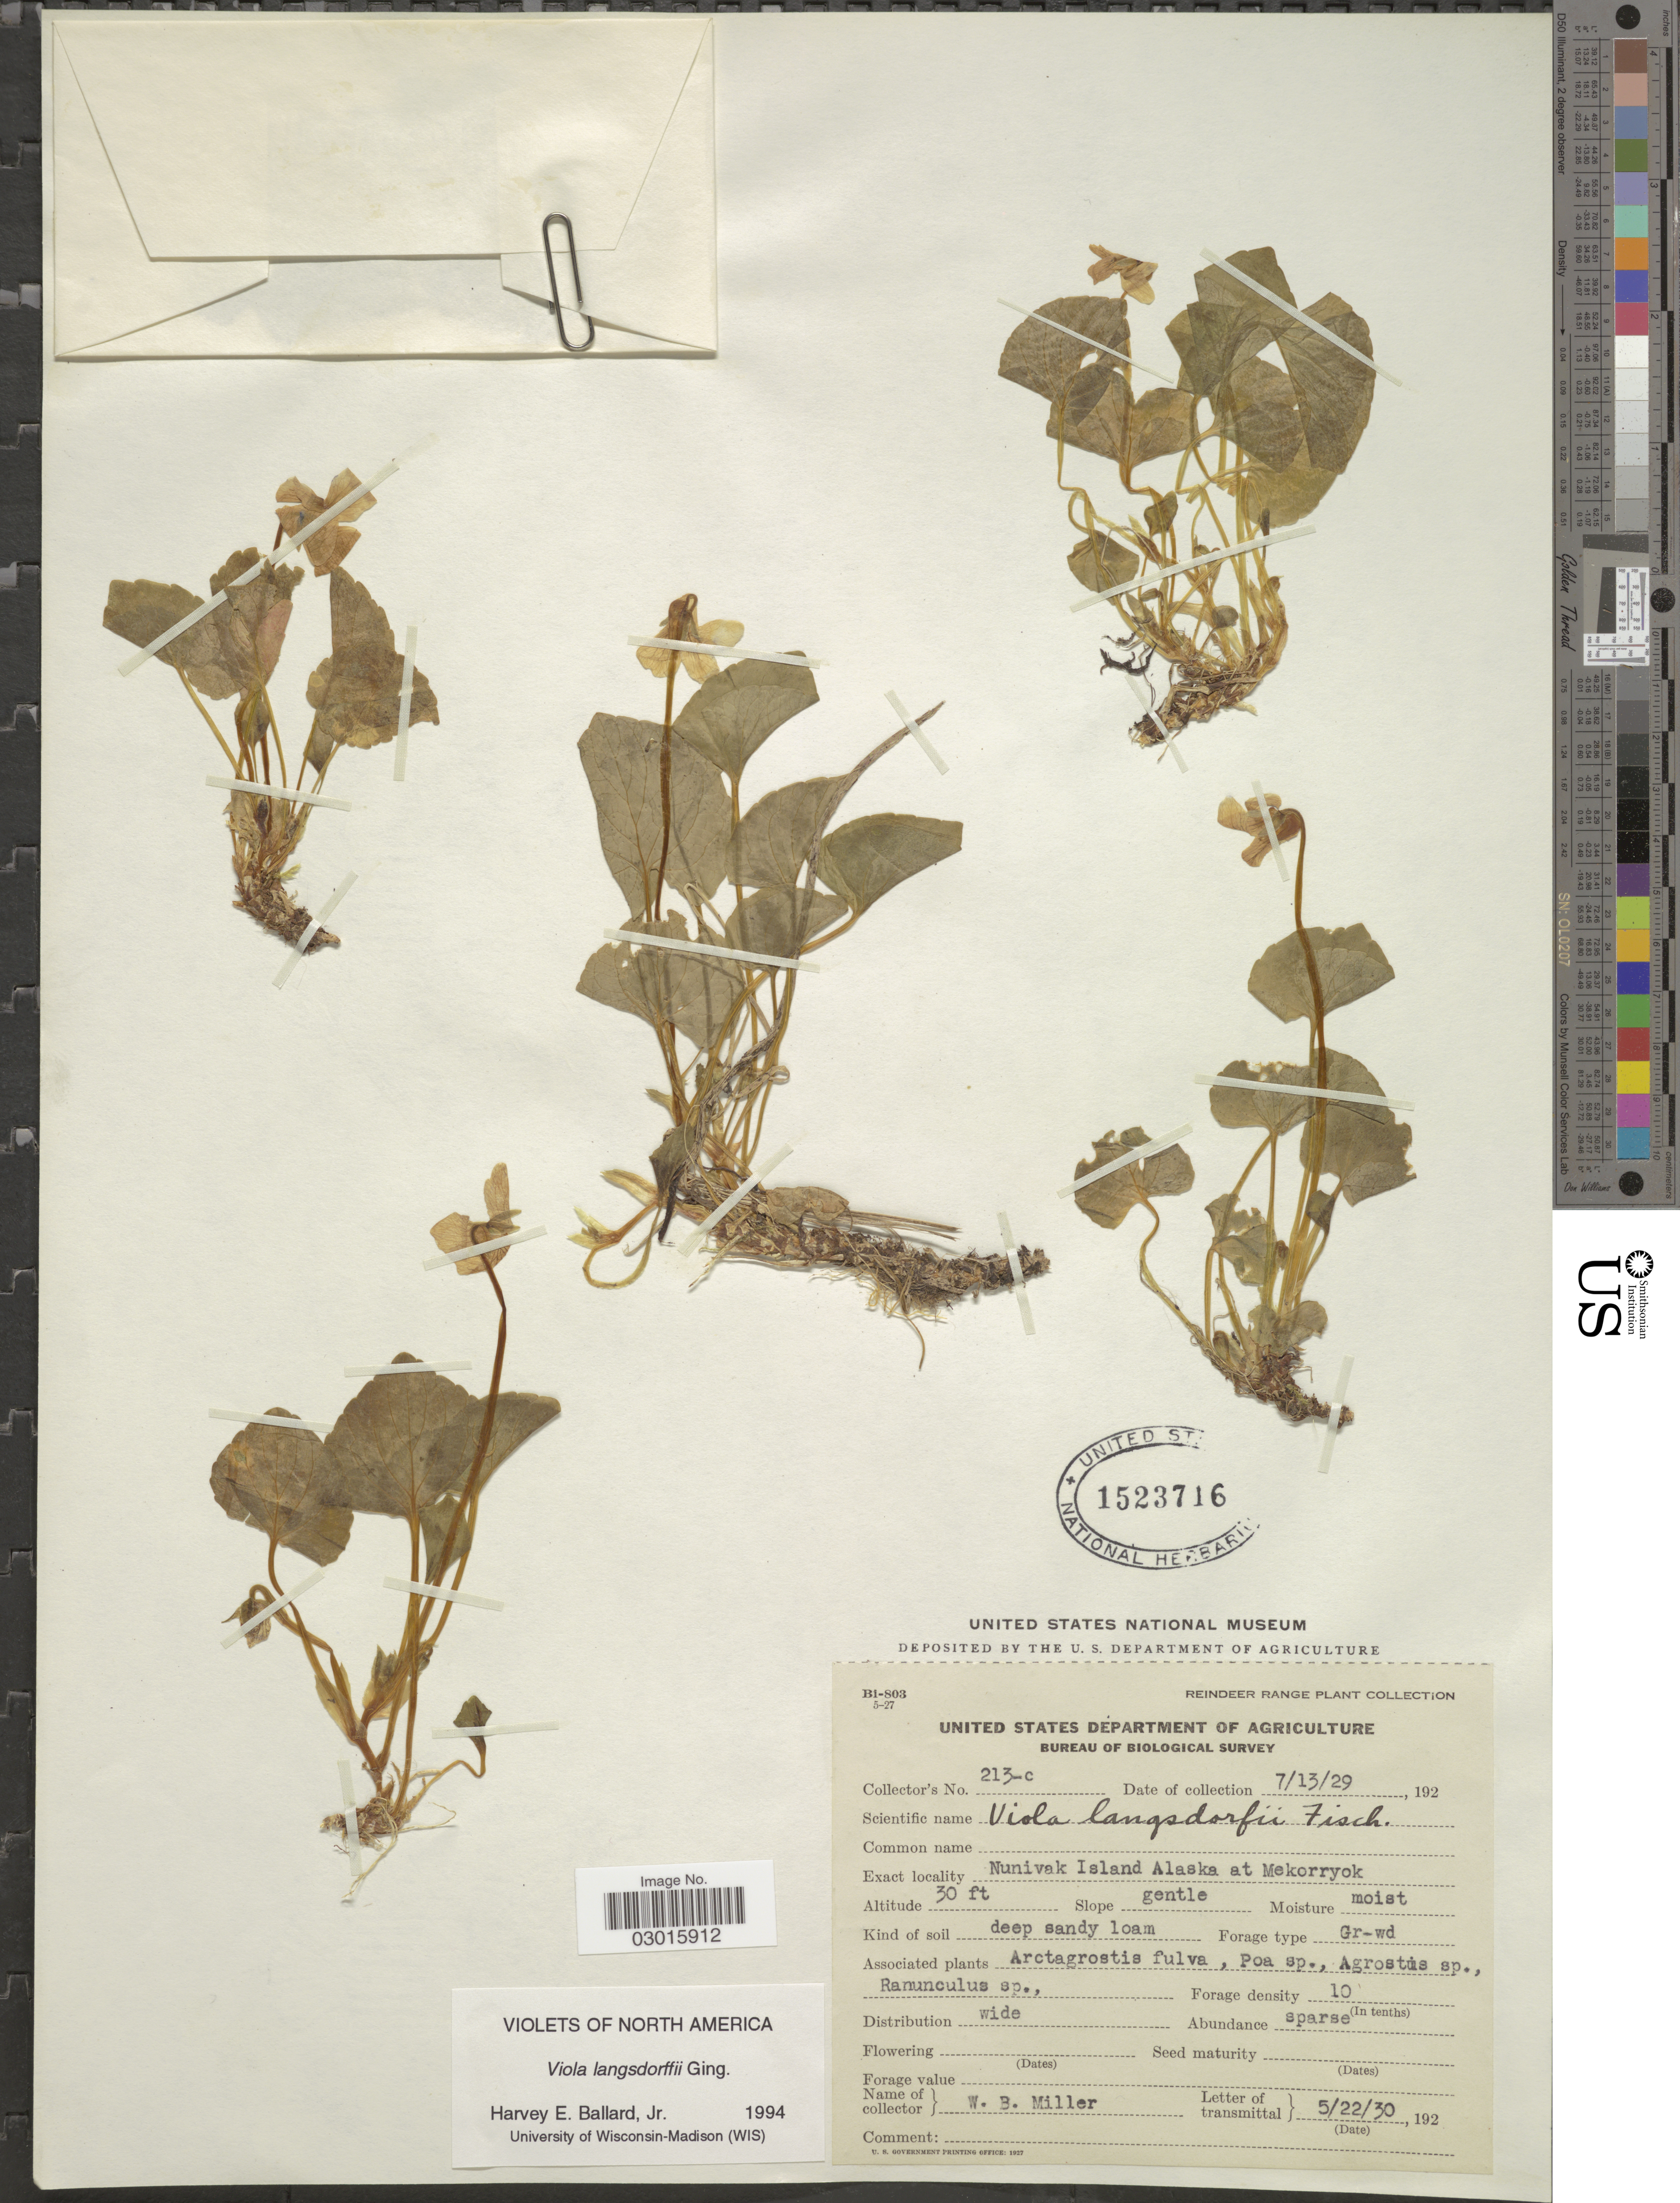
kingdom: Plantae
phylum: Tracheophyta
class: Magnoliopsida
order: Malpighiales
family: Violaceae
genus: Viola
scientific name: Viola langsdorffii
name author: Fisch. ex Ging.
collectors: W. Miller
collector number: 213-c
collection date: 1929-07-13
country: United States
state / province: Alaska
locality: Nunivak Island Alaska at Mekorryok.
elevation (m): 9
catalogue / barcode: US 1523716